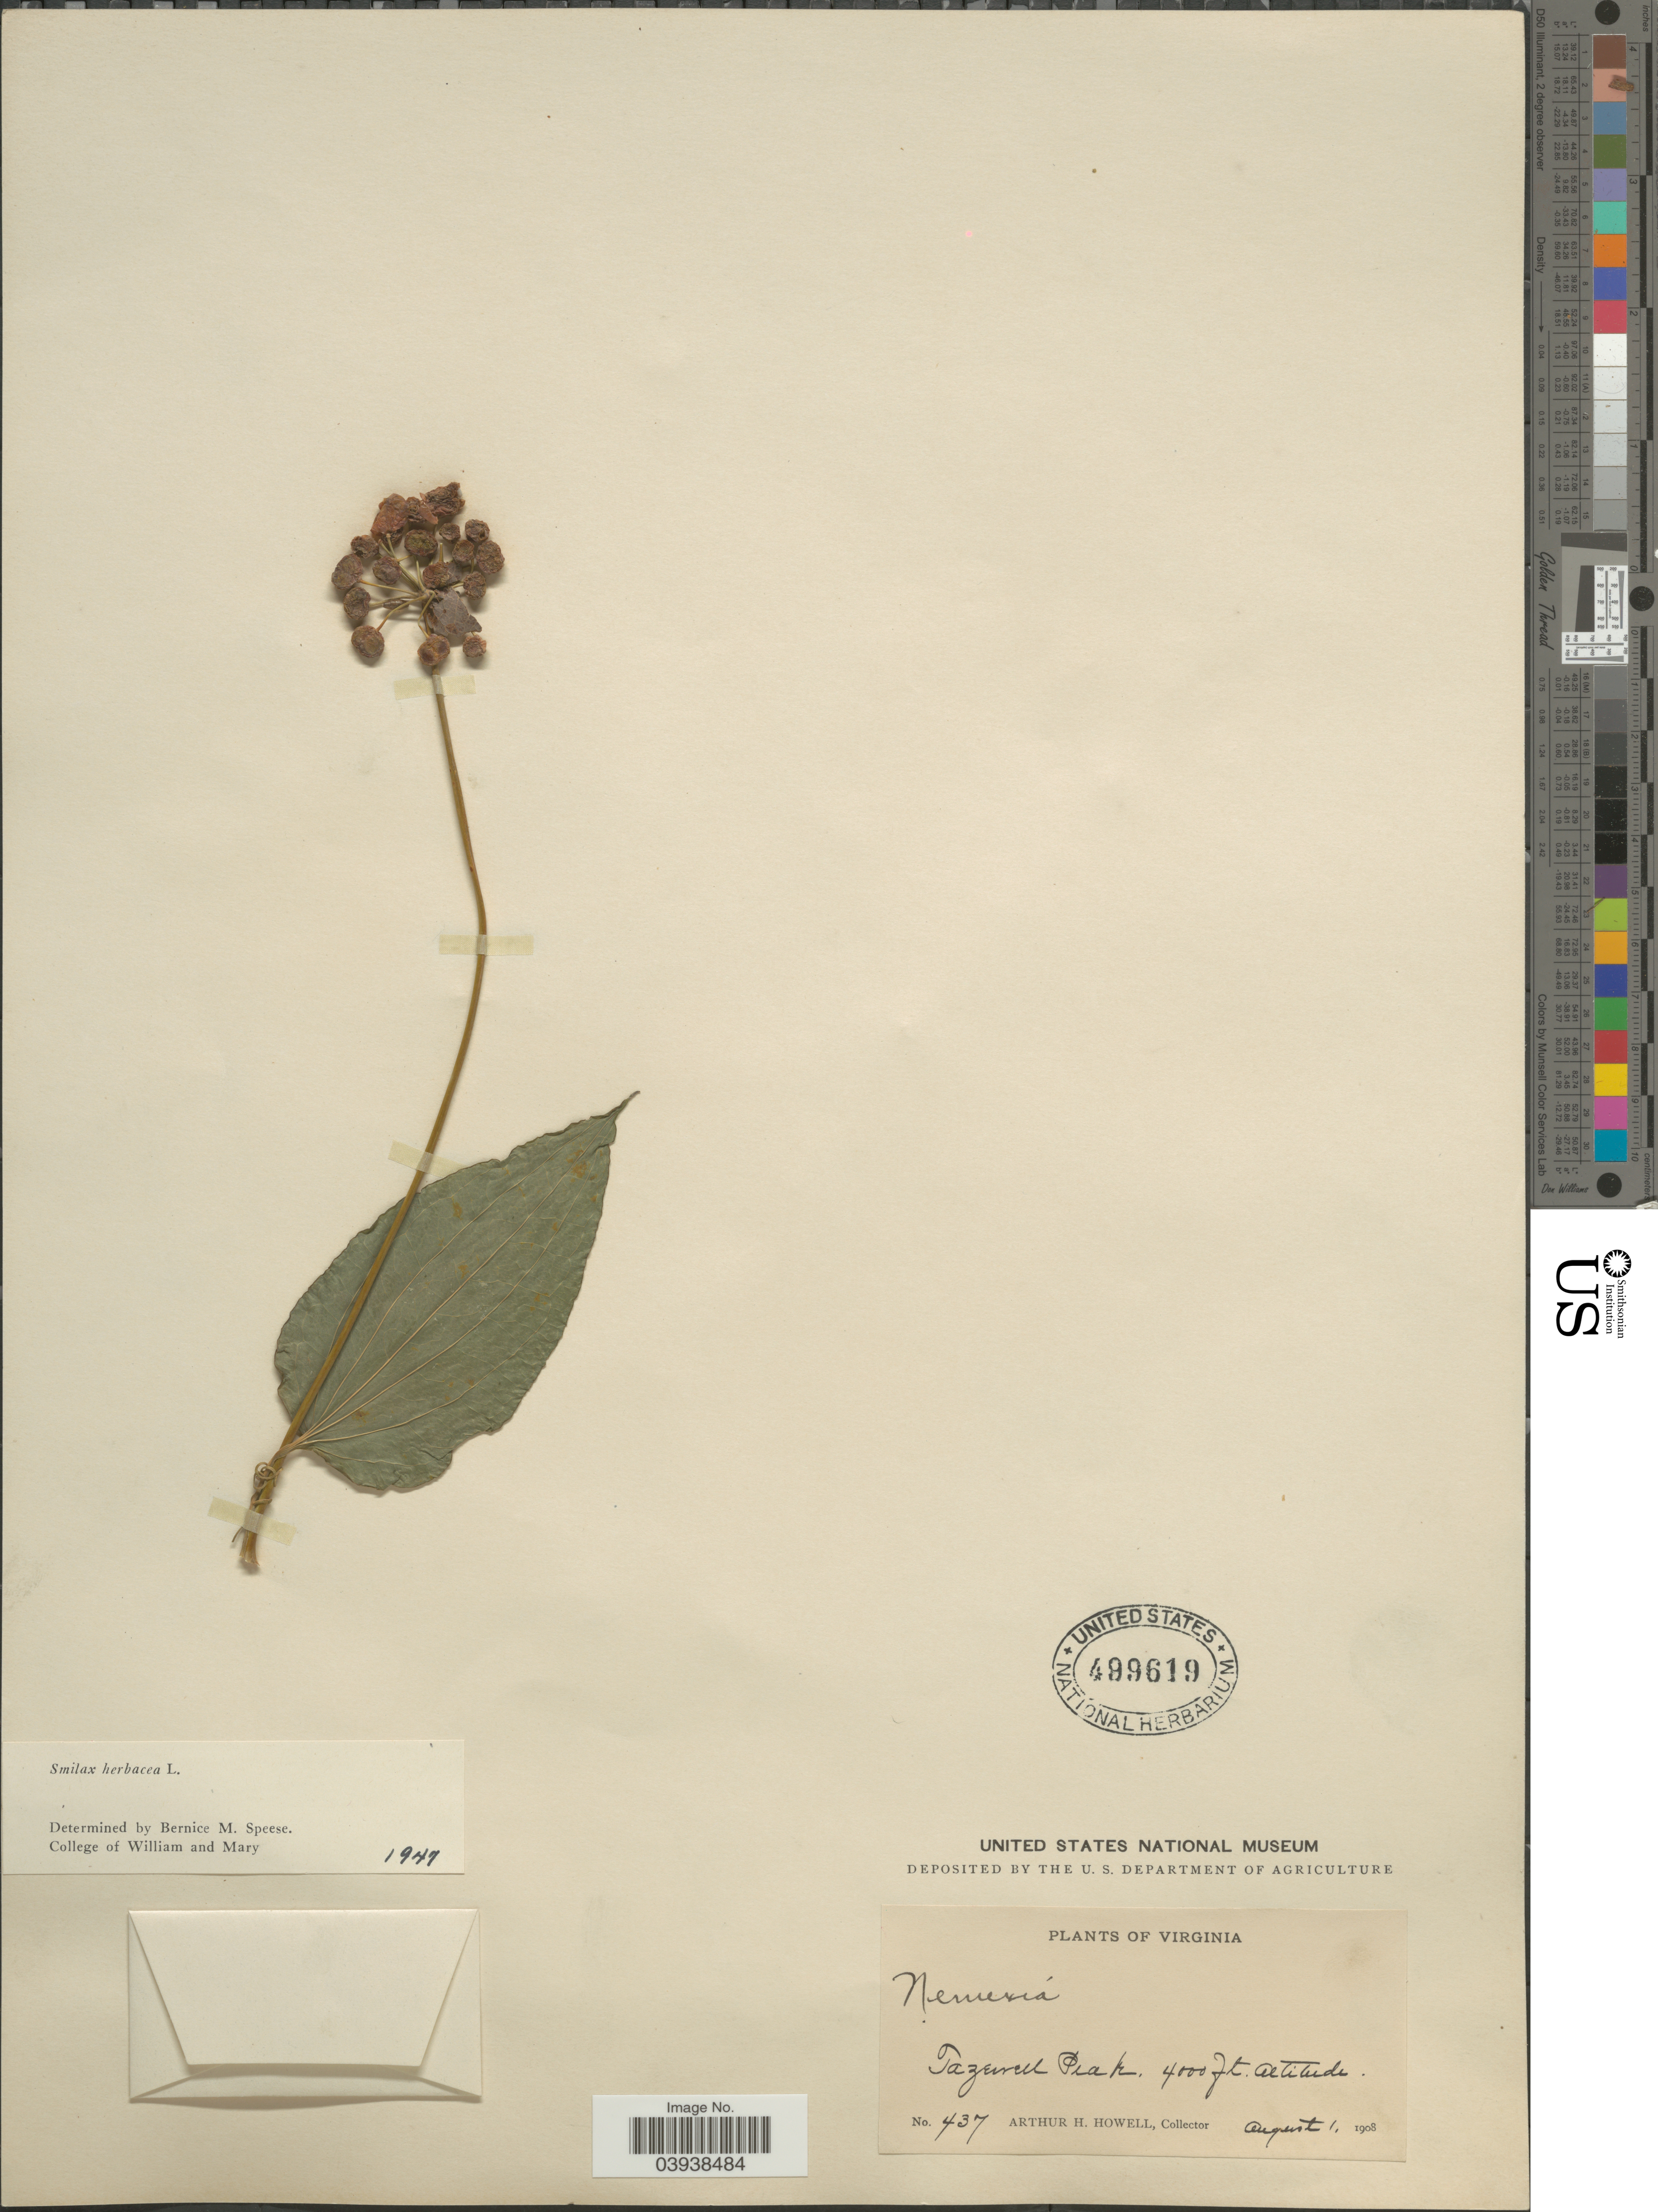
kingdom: Plantae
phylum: Tracheophyta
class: Liliopsida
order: Liliales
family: Smilacaceae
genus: Smilax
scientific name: Smilax herbacea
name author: L.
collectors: A. H. Howell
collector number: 4379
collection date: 1908-08-01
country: United States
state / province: Virginia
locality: Tazewell Peak.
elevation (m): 1219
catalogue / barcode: US 499619